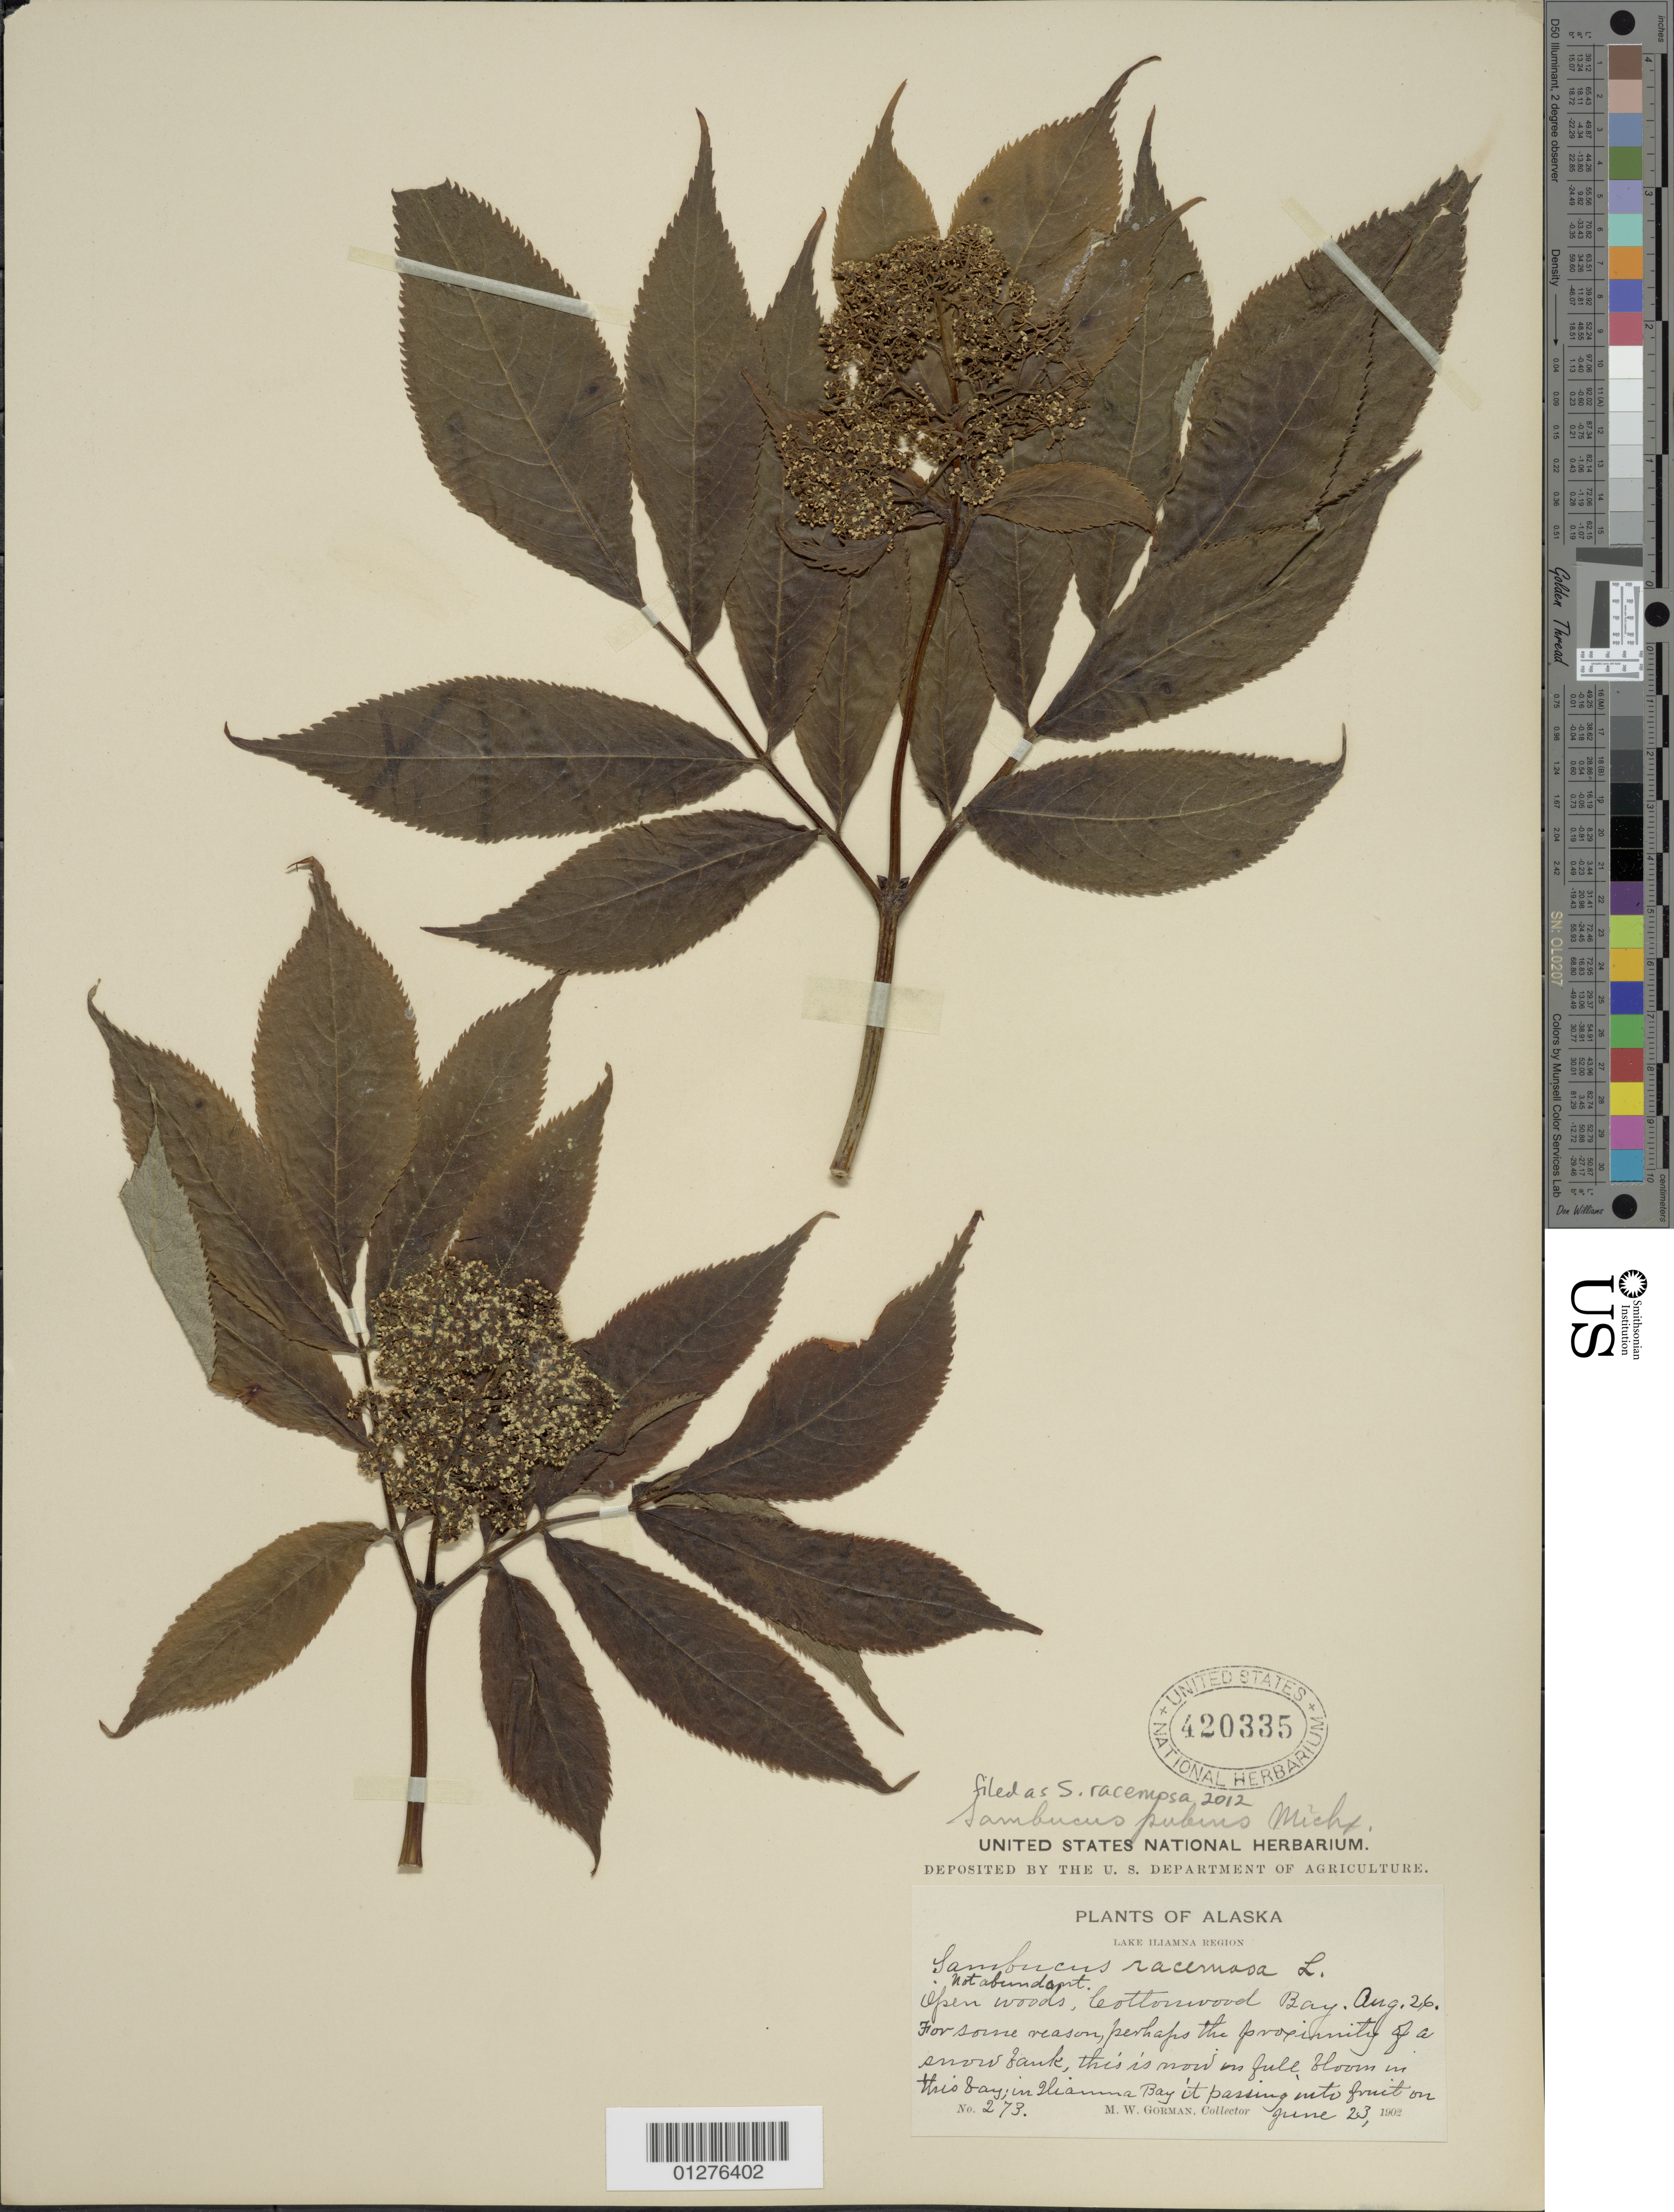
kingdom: Plantae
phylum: Tracheophyta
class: Magnoliopsida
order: Dipsacales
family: Viburnaceae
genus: Sambucus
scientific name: Sambucus racemosa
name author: L.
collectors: M. W. Gorman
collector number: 273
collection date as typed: June 23, 1902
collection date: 1902-06-23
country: United States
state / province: Alaska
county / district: Lake And Peninsula Borough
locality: Cottonwood Bay.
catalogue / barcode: US 420335